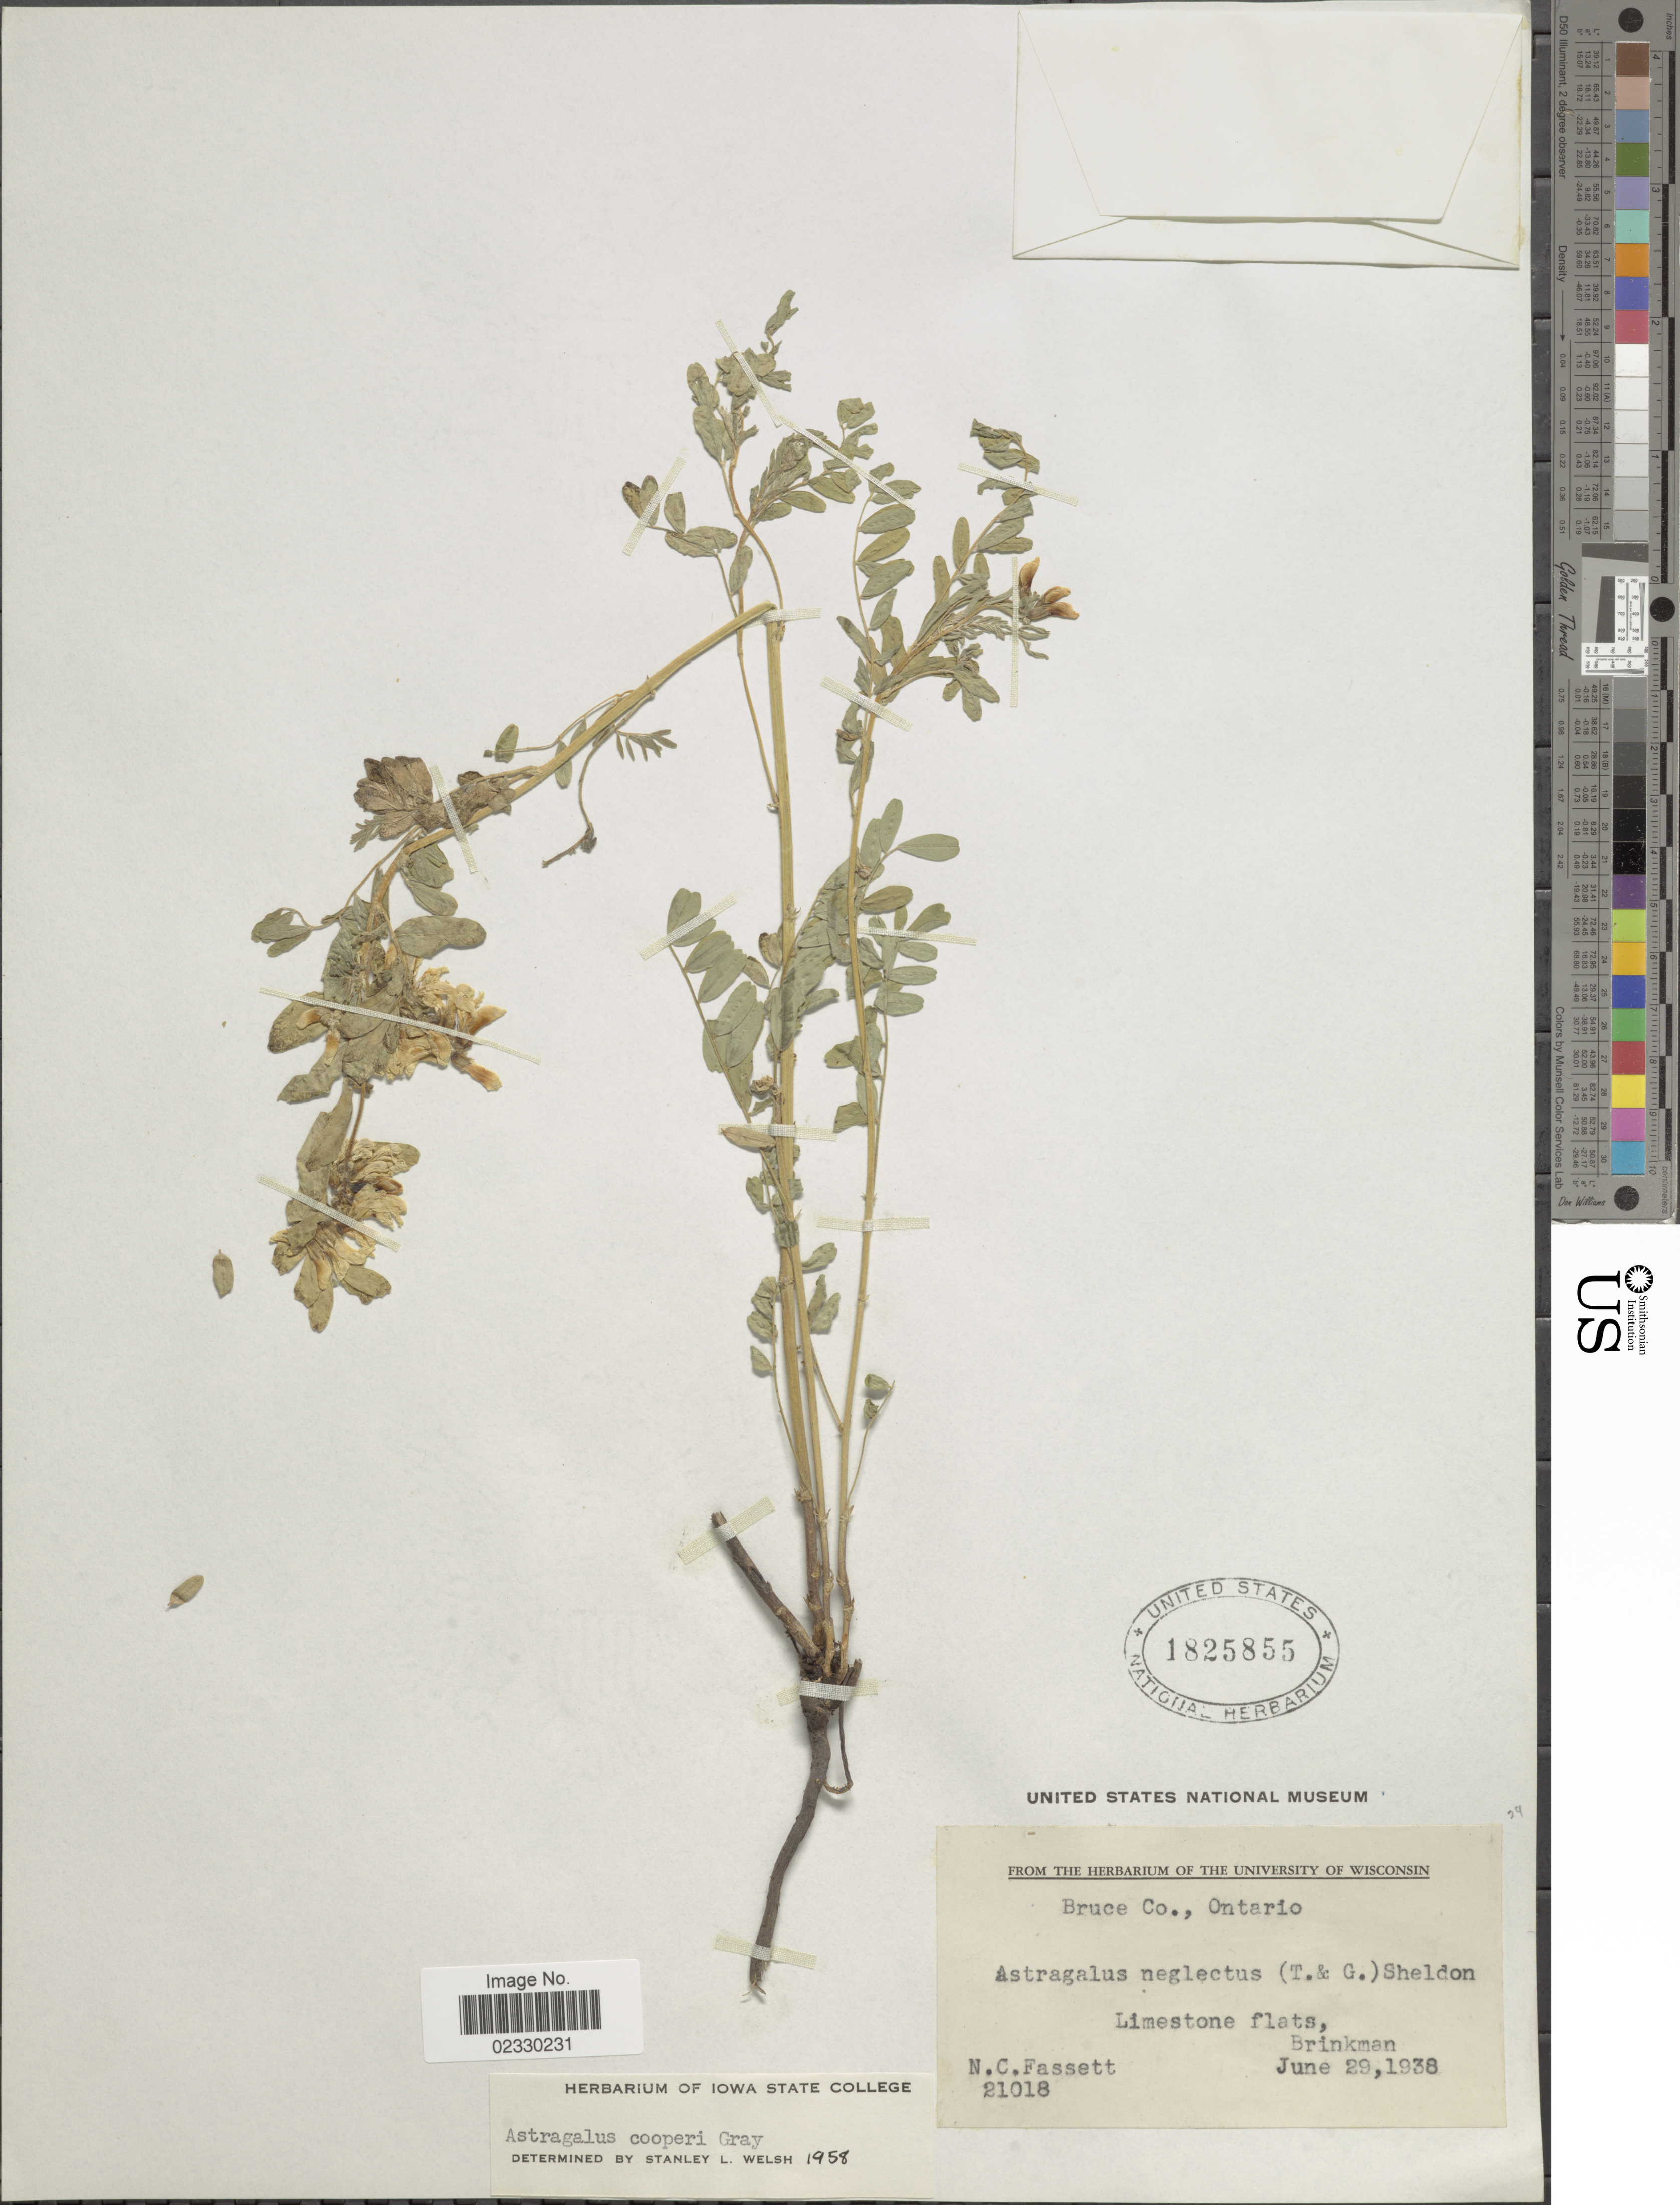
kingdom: Plantae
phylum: Tracheophyta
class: Magnoliopsida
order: Fabales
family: Fabaceae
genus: Astragalus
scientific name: Astragalus cooperi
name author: A. Gray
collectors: N. C. Fassett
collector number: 21018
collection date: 1938-06-29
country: Canada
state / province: Ontario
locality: Bruce Co, Limestone flats, Brinkman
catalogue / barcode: US 1825855